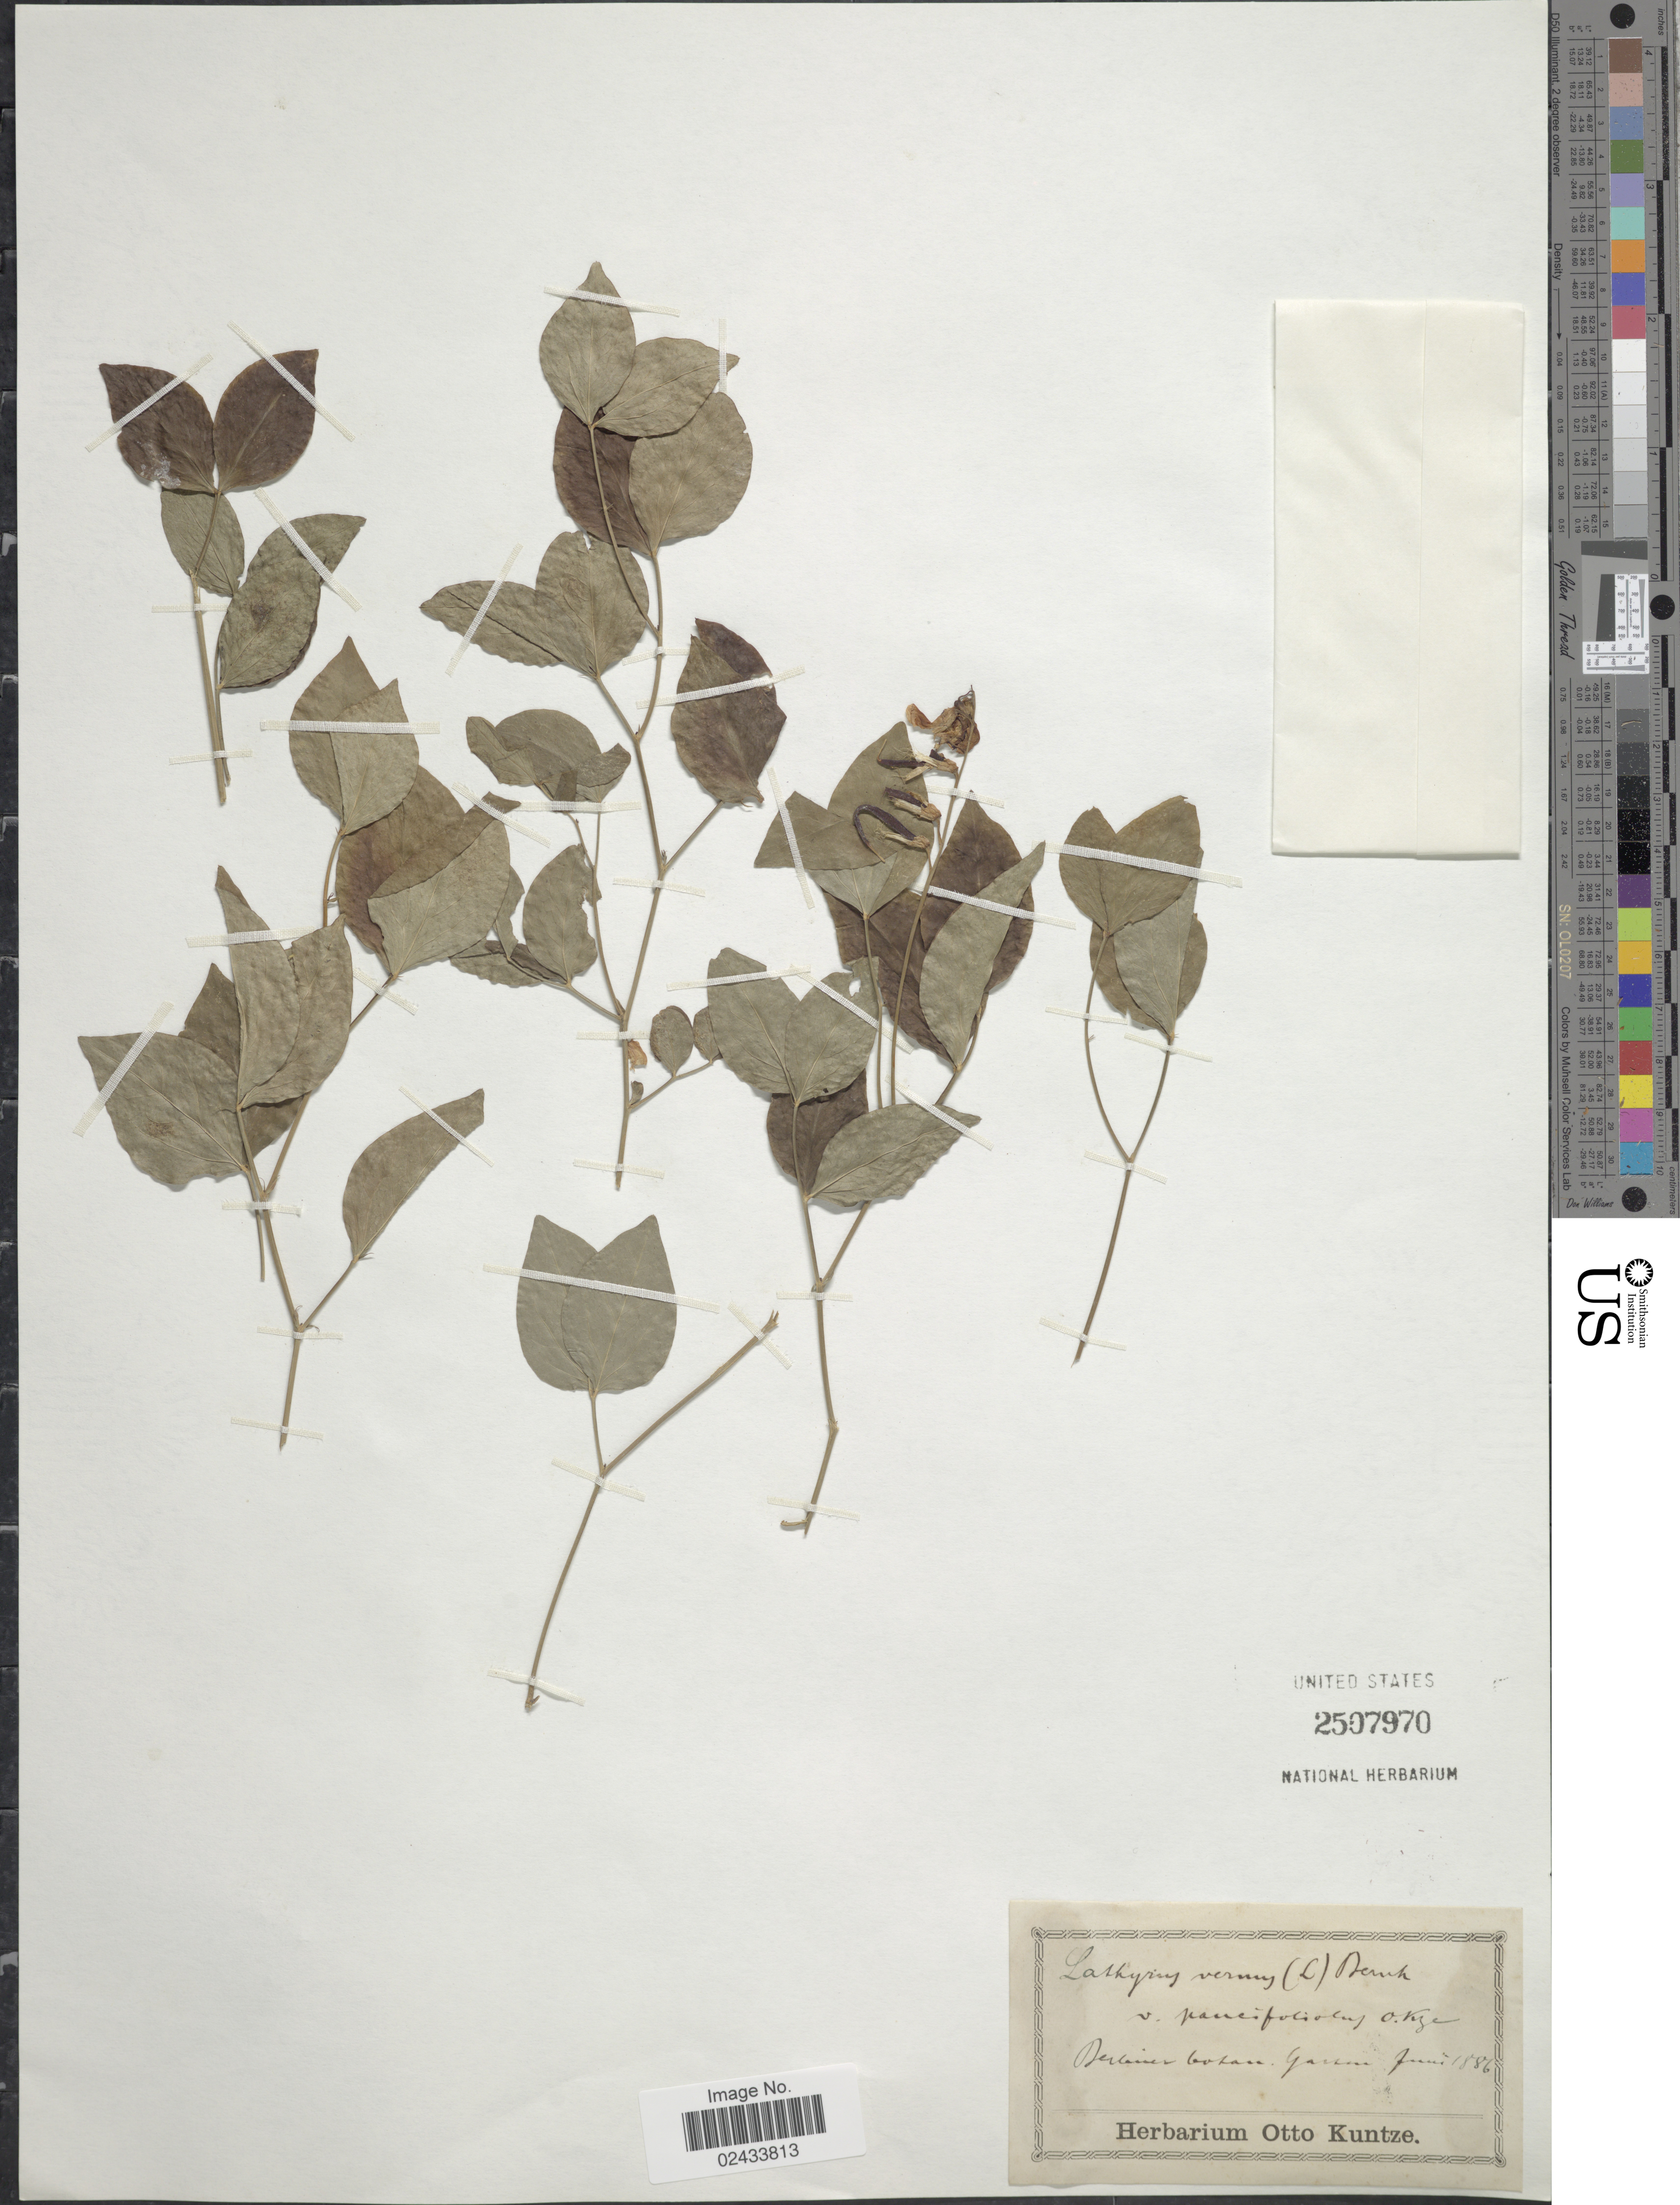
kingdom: Plantae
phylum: Tracheophyta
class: Magnoliopsida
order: Fabales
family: Fabaceae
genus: Lathyrus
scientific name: Lathyrus vernus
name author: (L.) Bernh.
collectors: ex herb. Otto Kuntze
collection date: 1886-06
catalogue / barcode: US 2507970